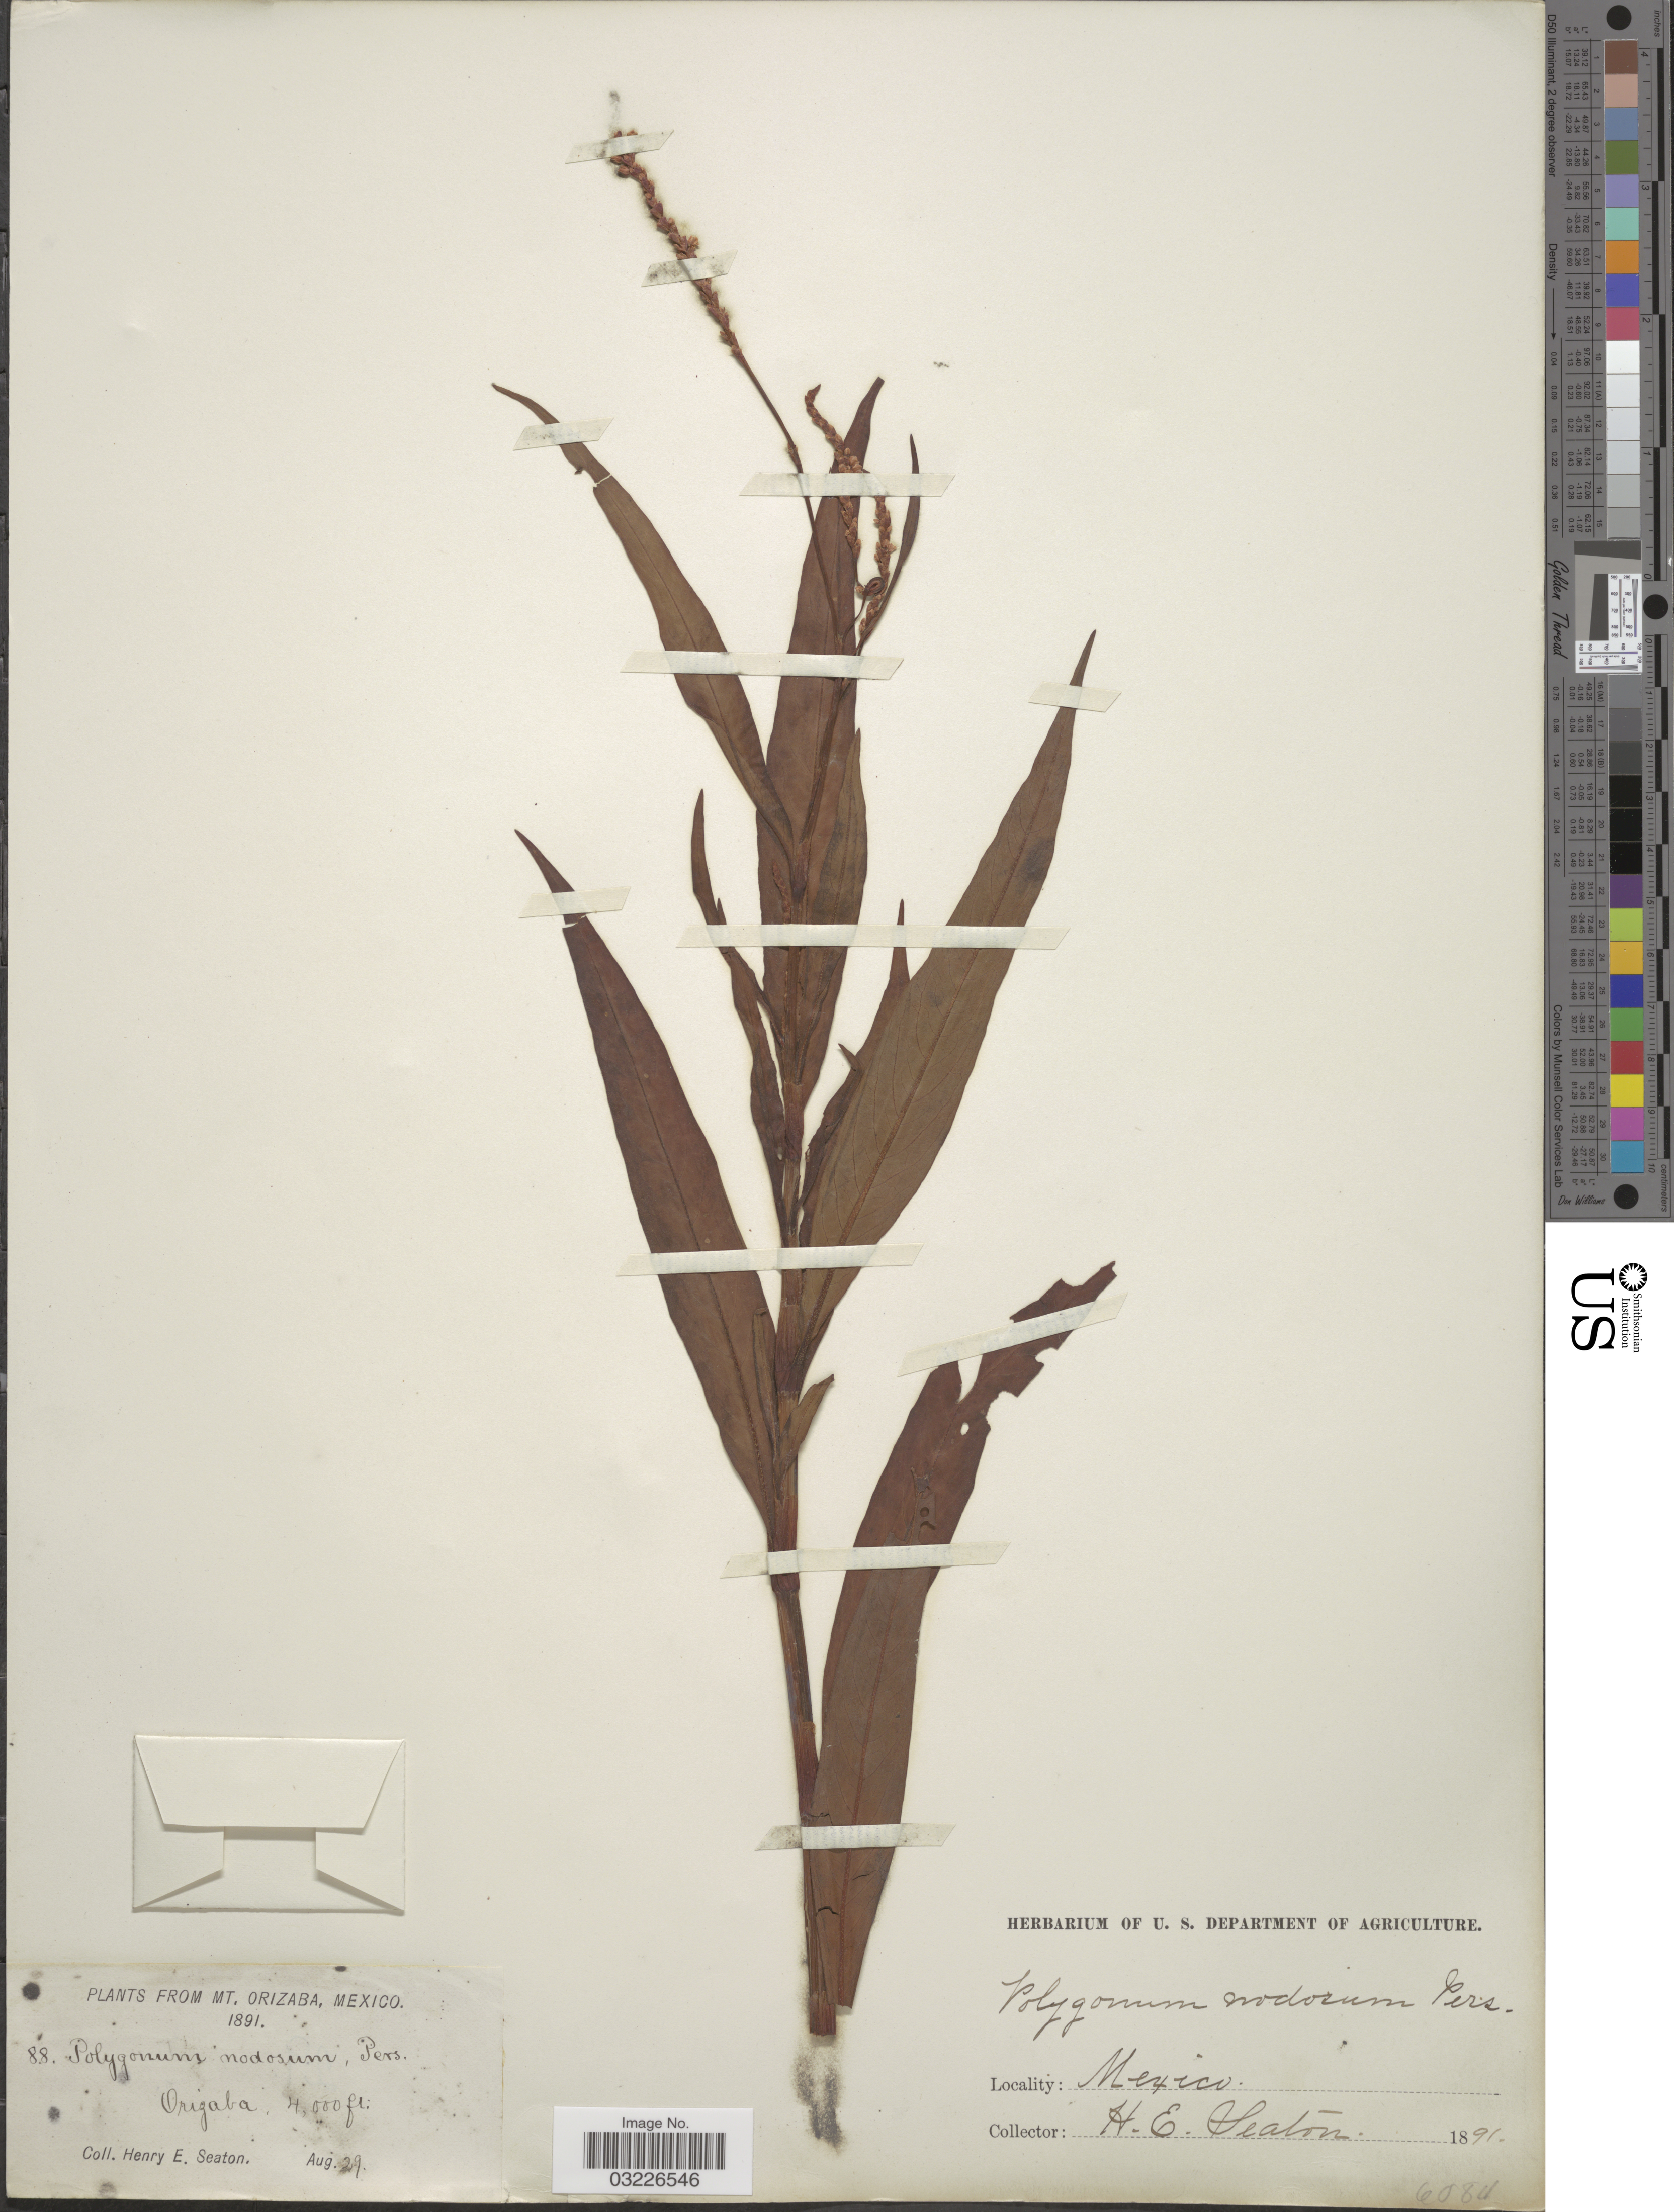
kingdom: Plantae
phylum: Tracheophyta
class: Magnoliopsida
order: Caryophyllales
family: Polygonaceae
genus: Polygonum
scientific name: Polygonum opelousanum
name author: Riddell ex Small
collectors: H. E. Seaton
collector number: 88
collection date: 1891-08-29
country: Mexico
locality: Mt. Orizaba. Orizaba.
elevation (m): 1219